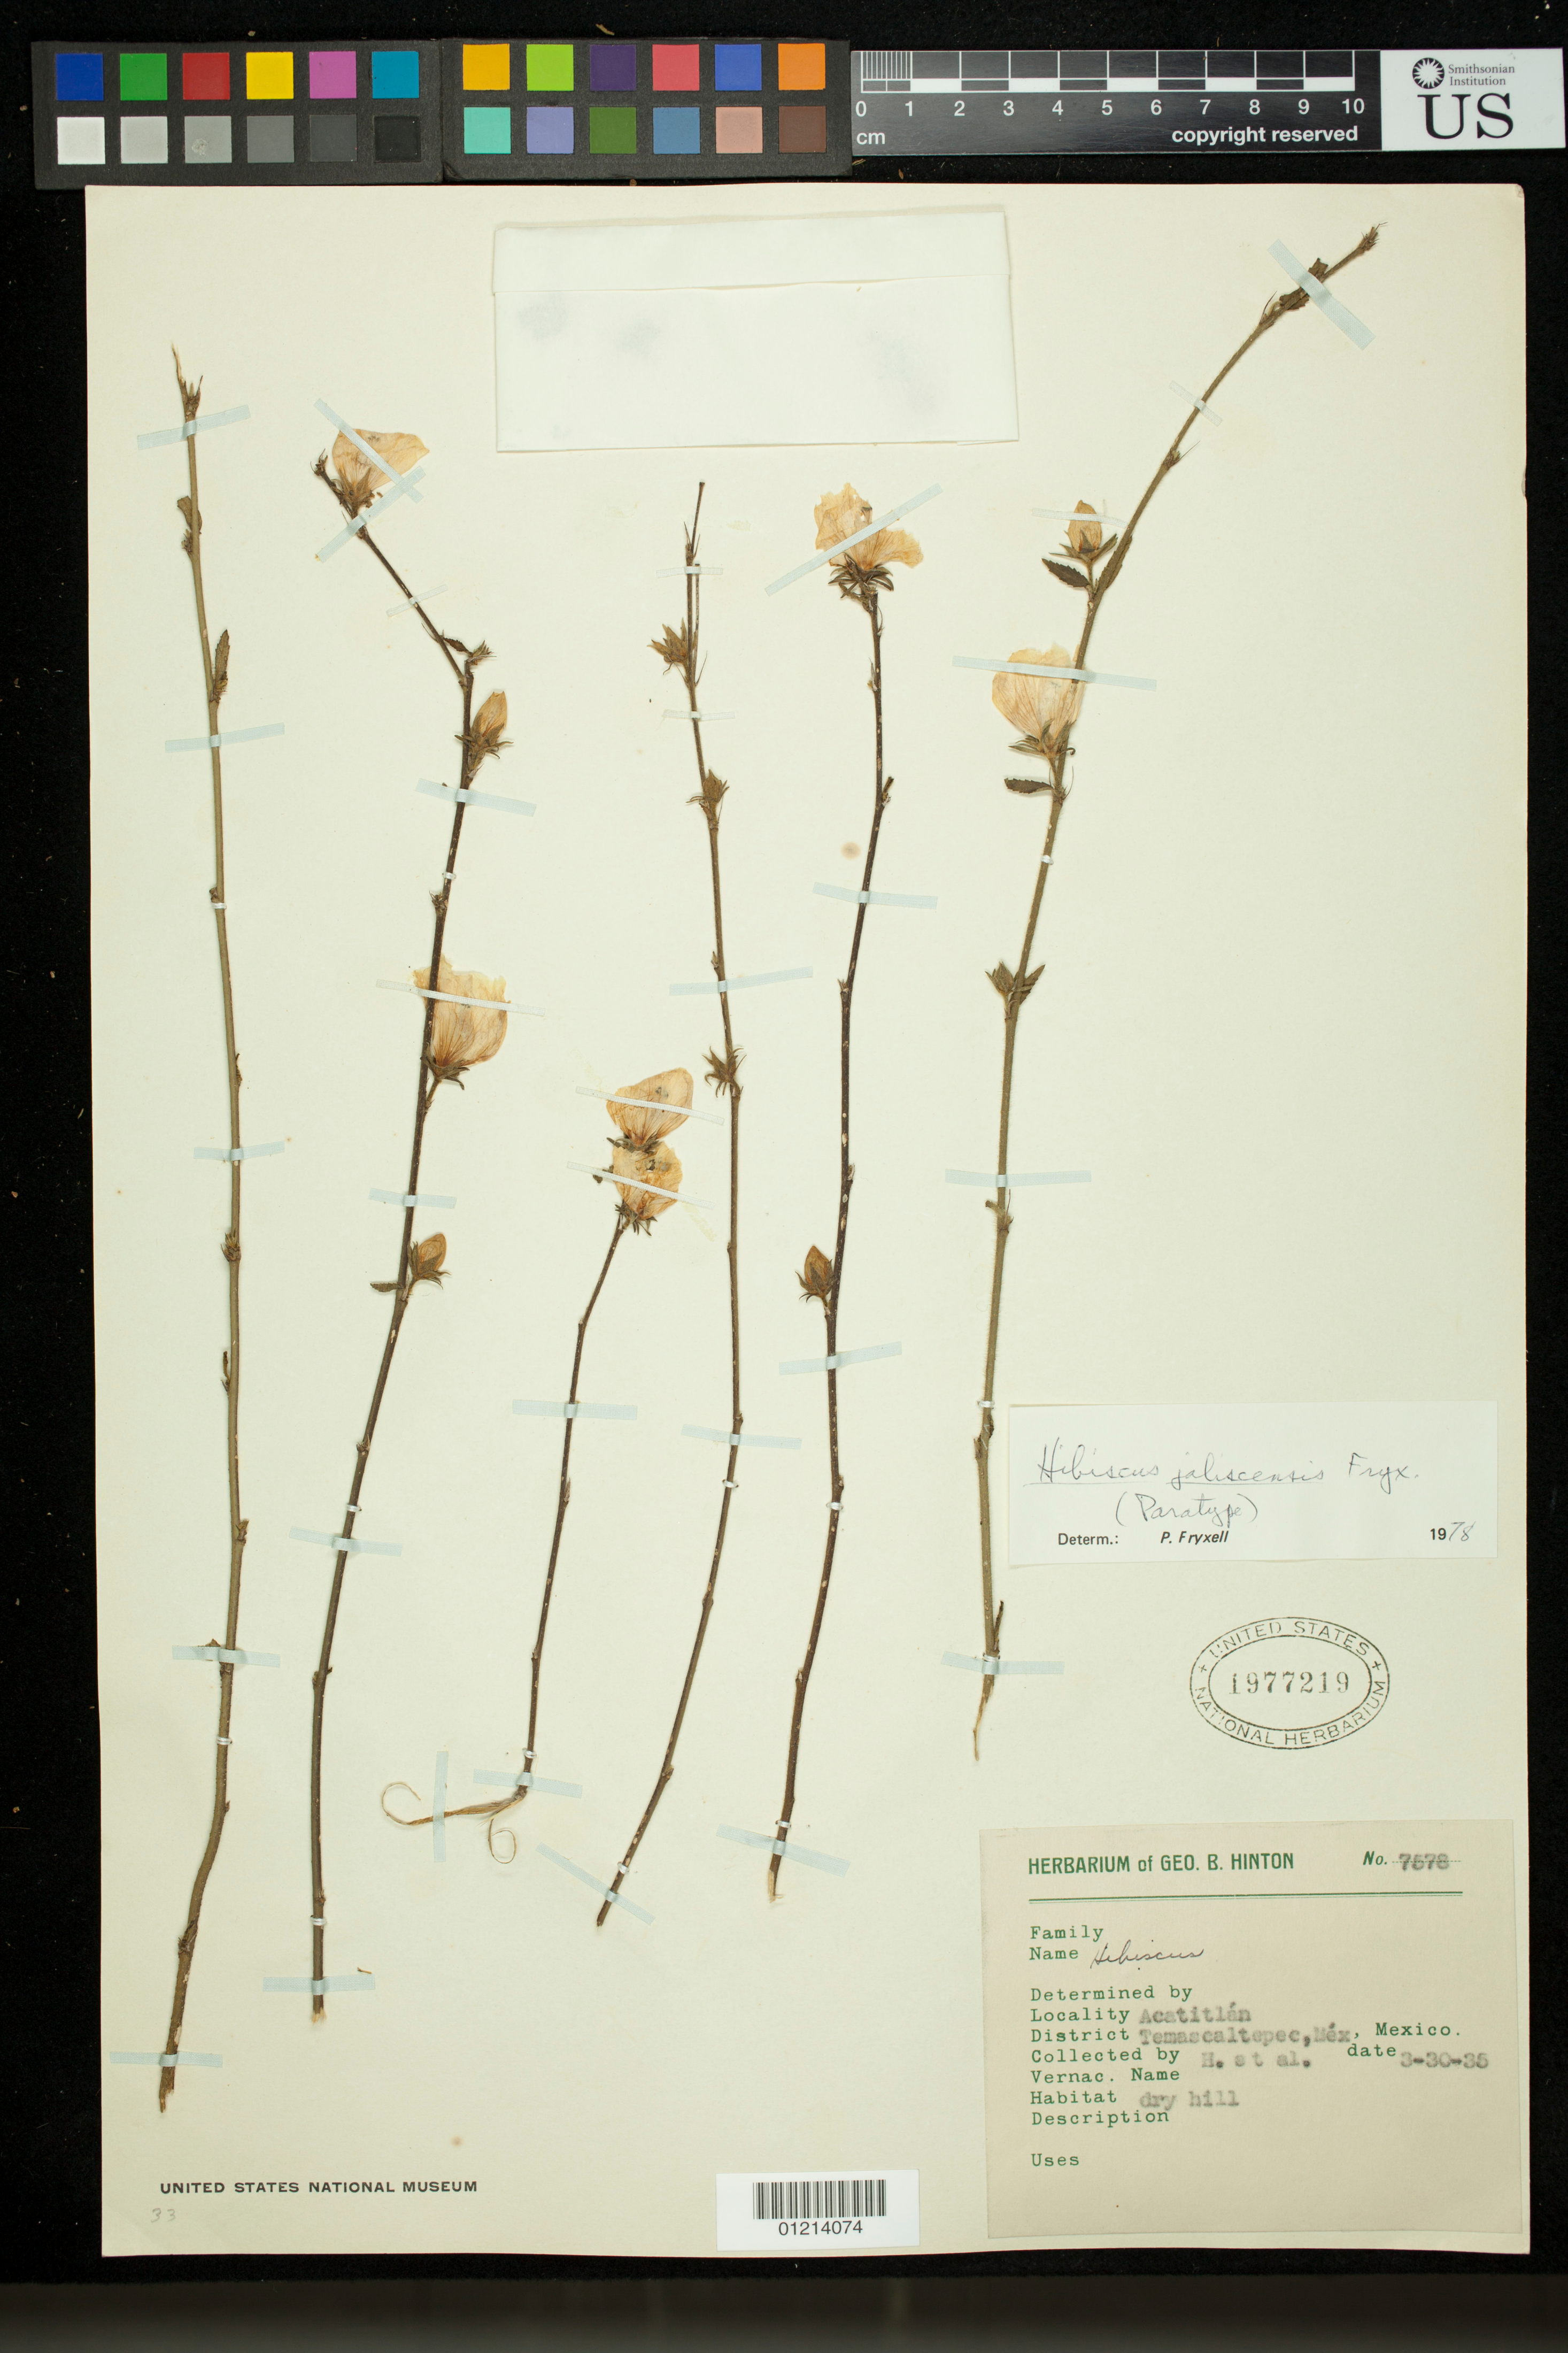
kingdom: Plantae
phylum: Tracheophyta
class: Magnoliopsida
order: Malvales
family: Malvaceae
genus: Hibiscus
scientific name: Hibiscus jaliscensis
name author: Fryxell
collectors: G. B. Hinton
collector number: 7578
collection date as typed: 30 Mar 1935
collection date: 1935-03-30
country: Mexico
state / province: México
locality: Acatitlan, Temascaltepec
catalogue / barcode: US 1977219